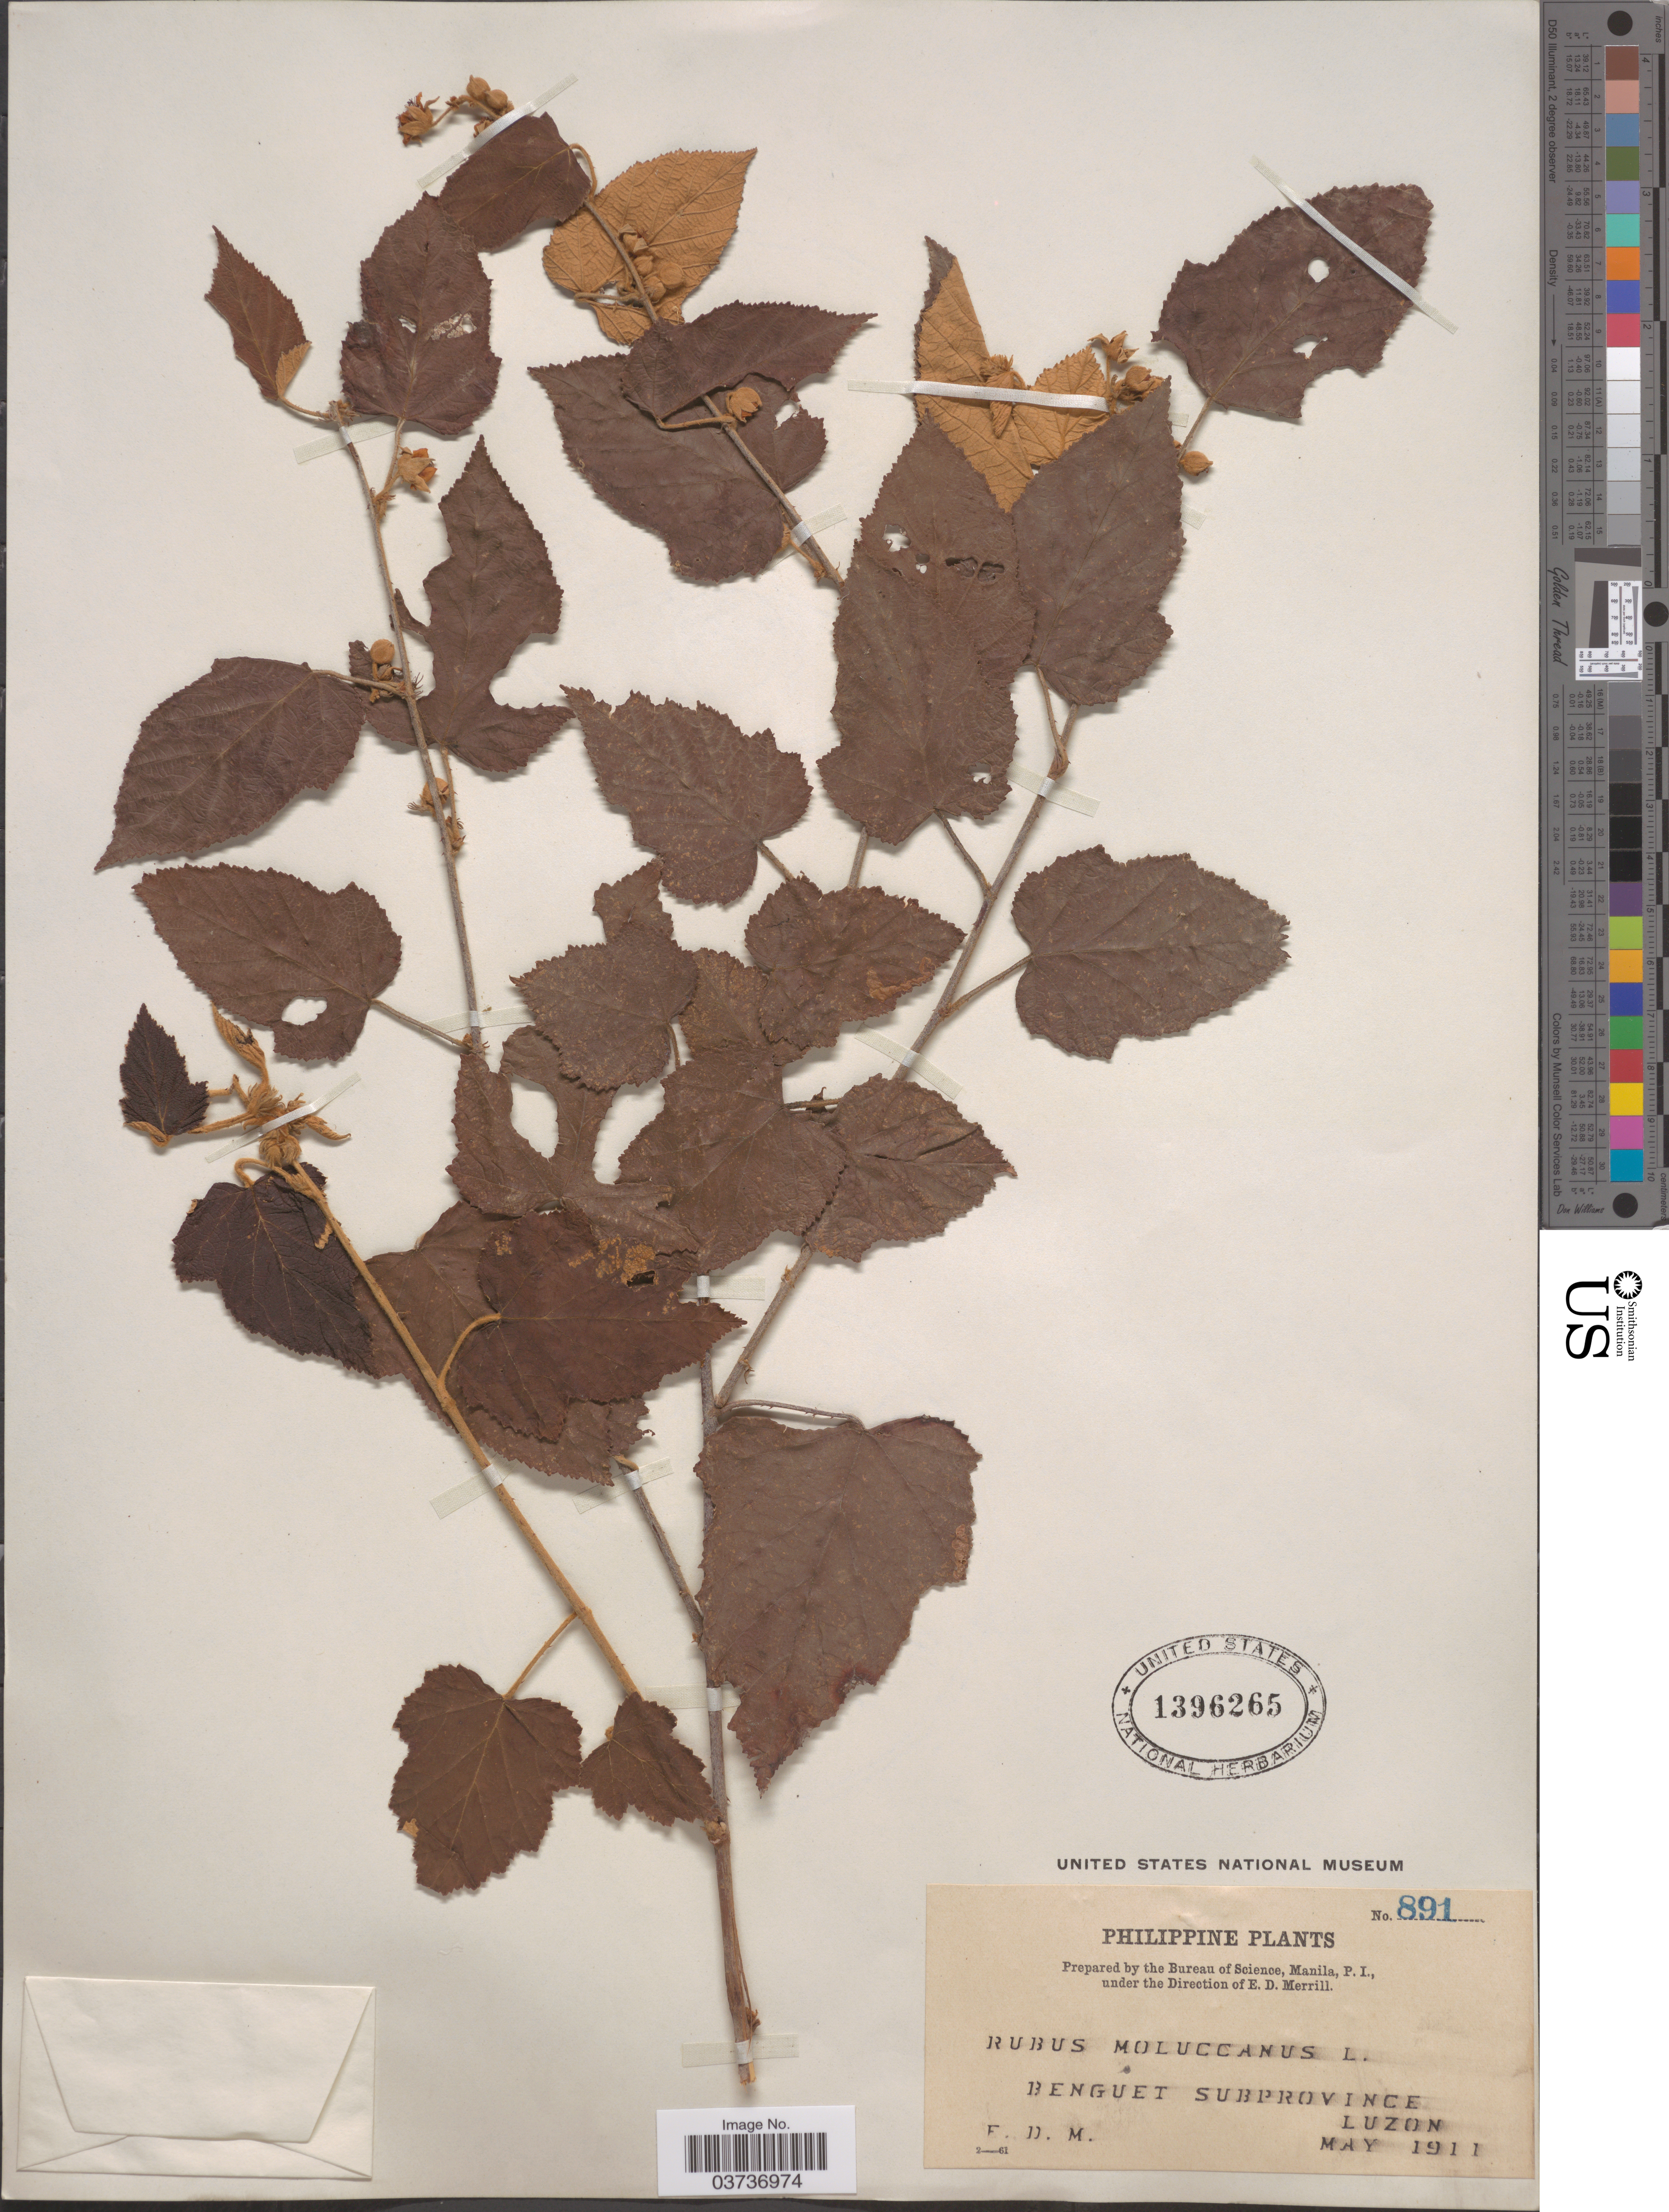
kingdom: Plantae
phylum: Tracheophyta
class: Magnoliopsida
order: Rosales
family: Rosaceae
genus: Rubus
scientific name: Rubus moluccanus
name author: L.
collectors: E. D. Merrill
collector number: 891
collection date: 1911-05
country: Philippines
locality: Benguet Subprovince. Luzon.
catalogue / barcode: US 1396265